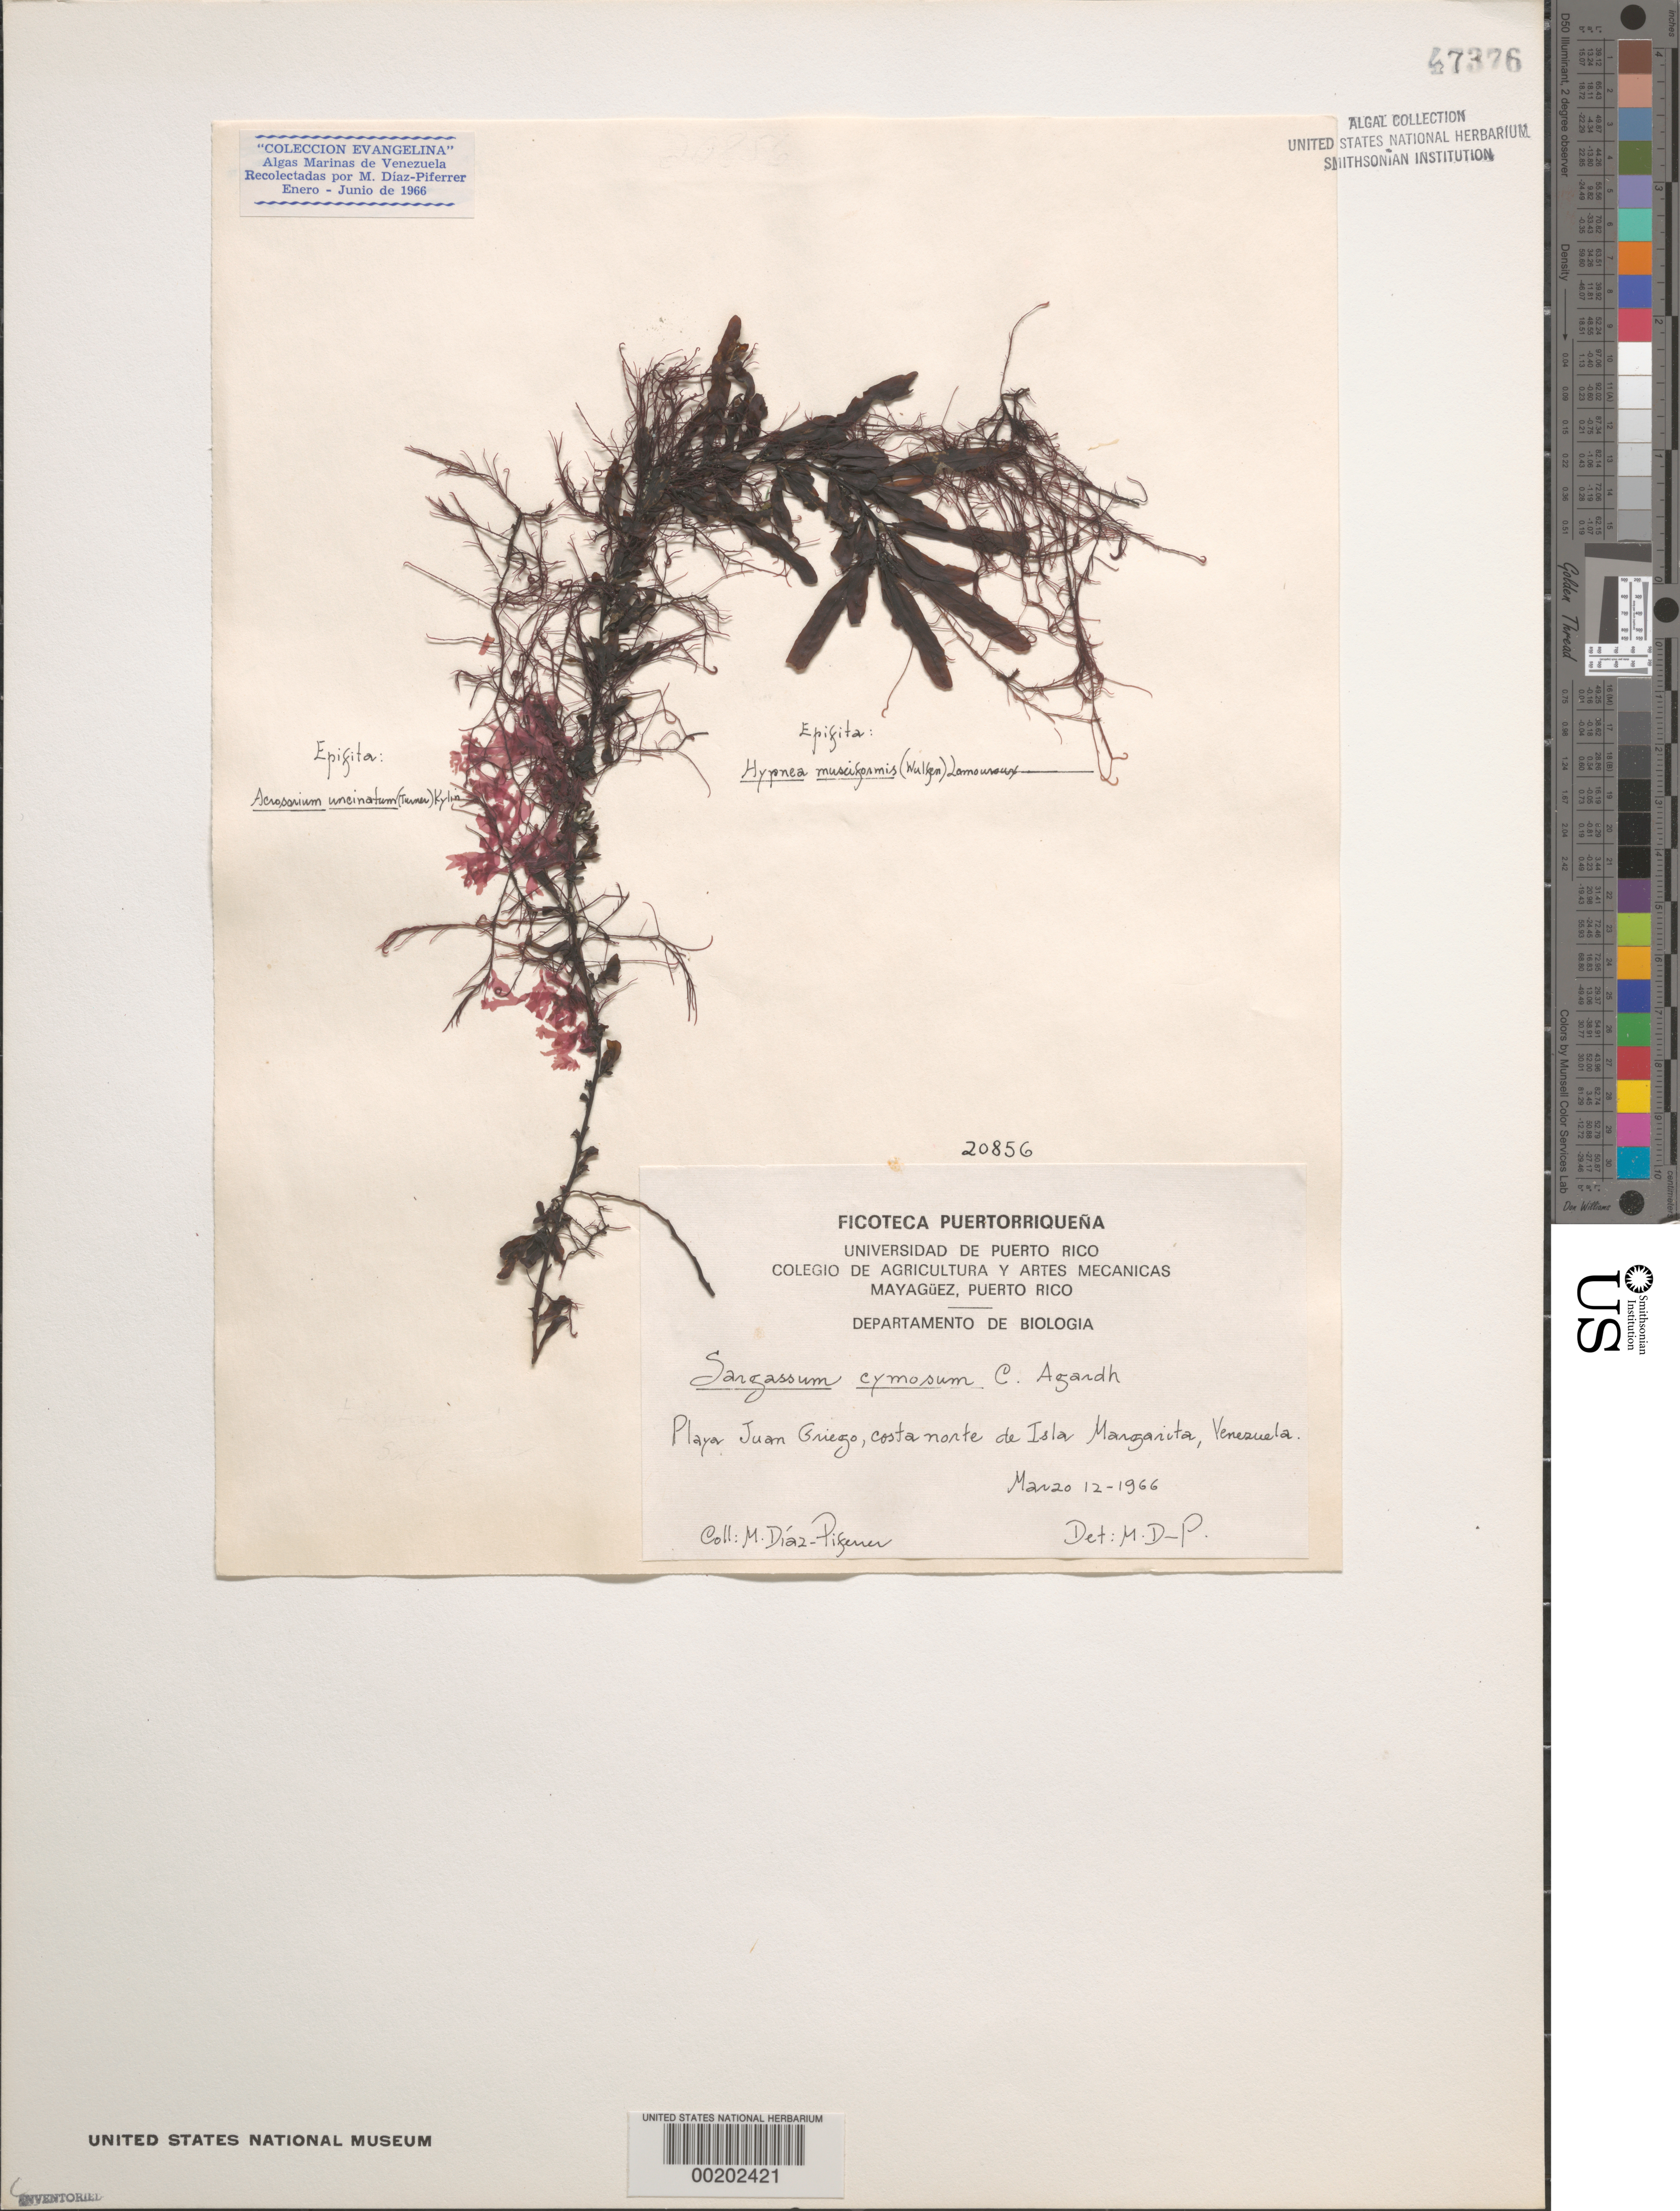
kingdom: Chromista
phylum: Ochrophyta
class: Phaeophyceae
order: Fucales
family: Sargassaceae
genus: Sargassum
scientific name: Sargassum cymosum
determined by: Diaz-Piferrer, M.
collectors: M. Diaz-Piferrer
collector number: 20856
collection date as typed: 12 Mar 1966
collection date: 1966-03-12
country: Venezuela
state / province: Nueva Esparta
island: Margarita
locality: Playa Juan Griego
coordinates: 11 N, 64 W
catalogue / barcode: US 47376